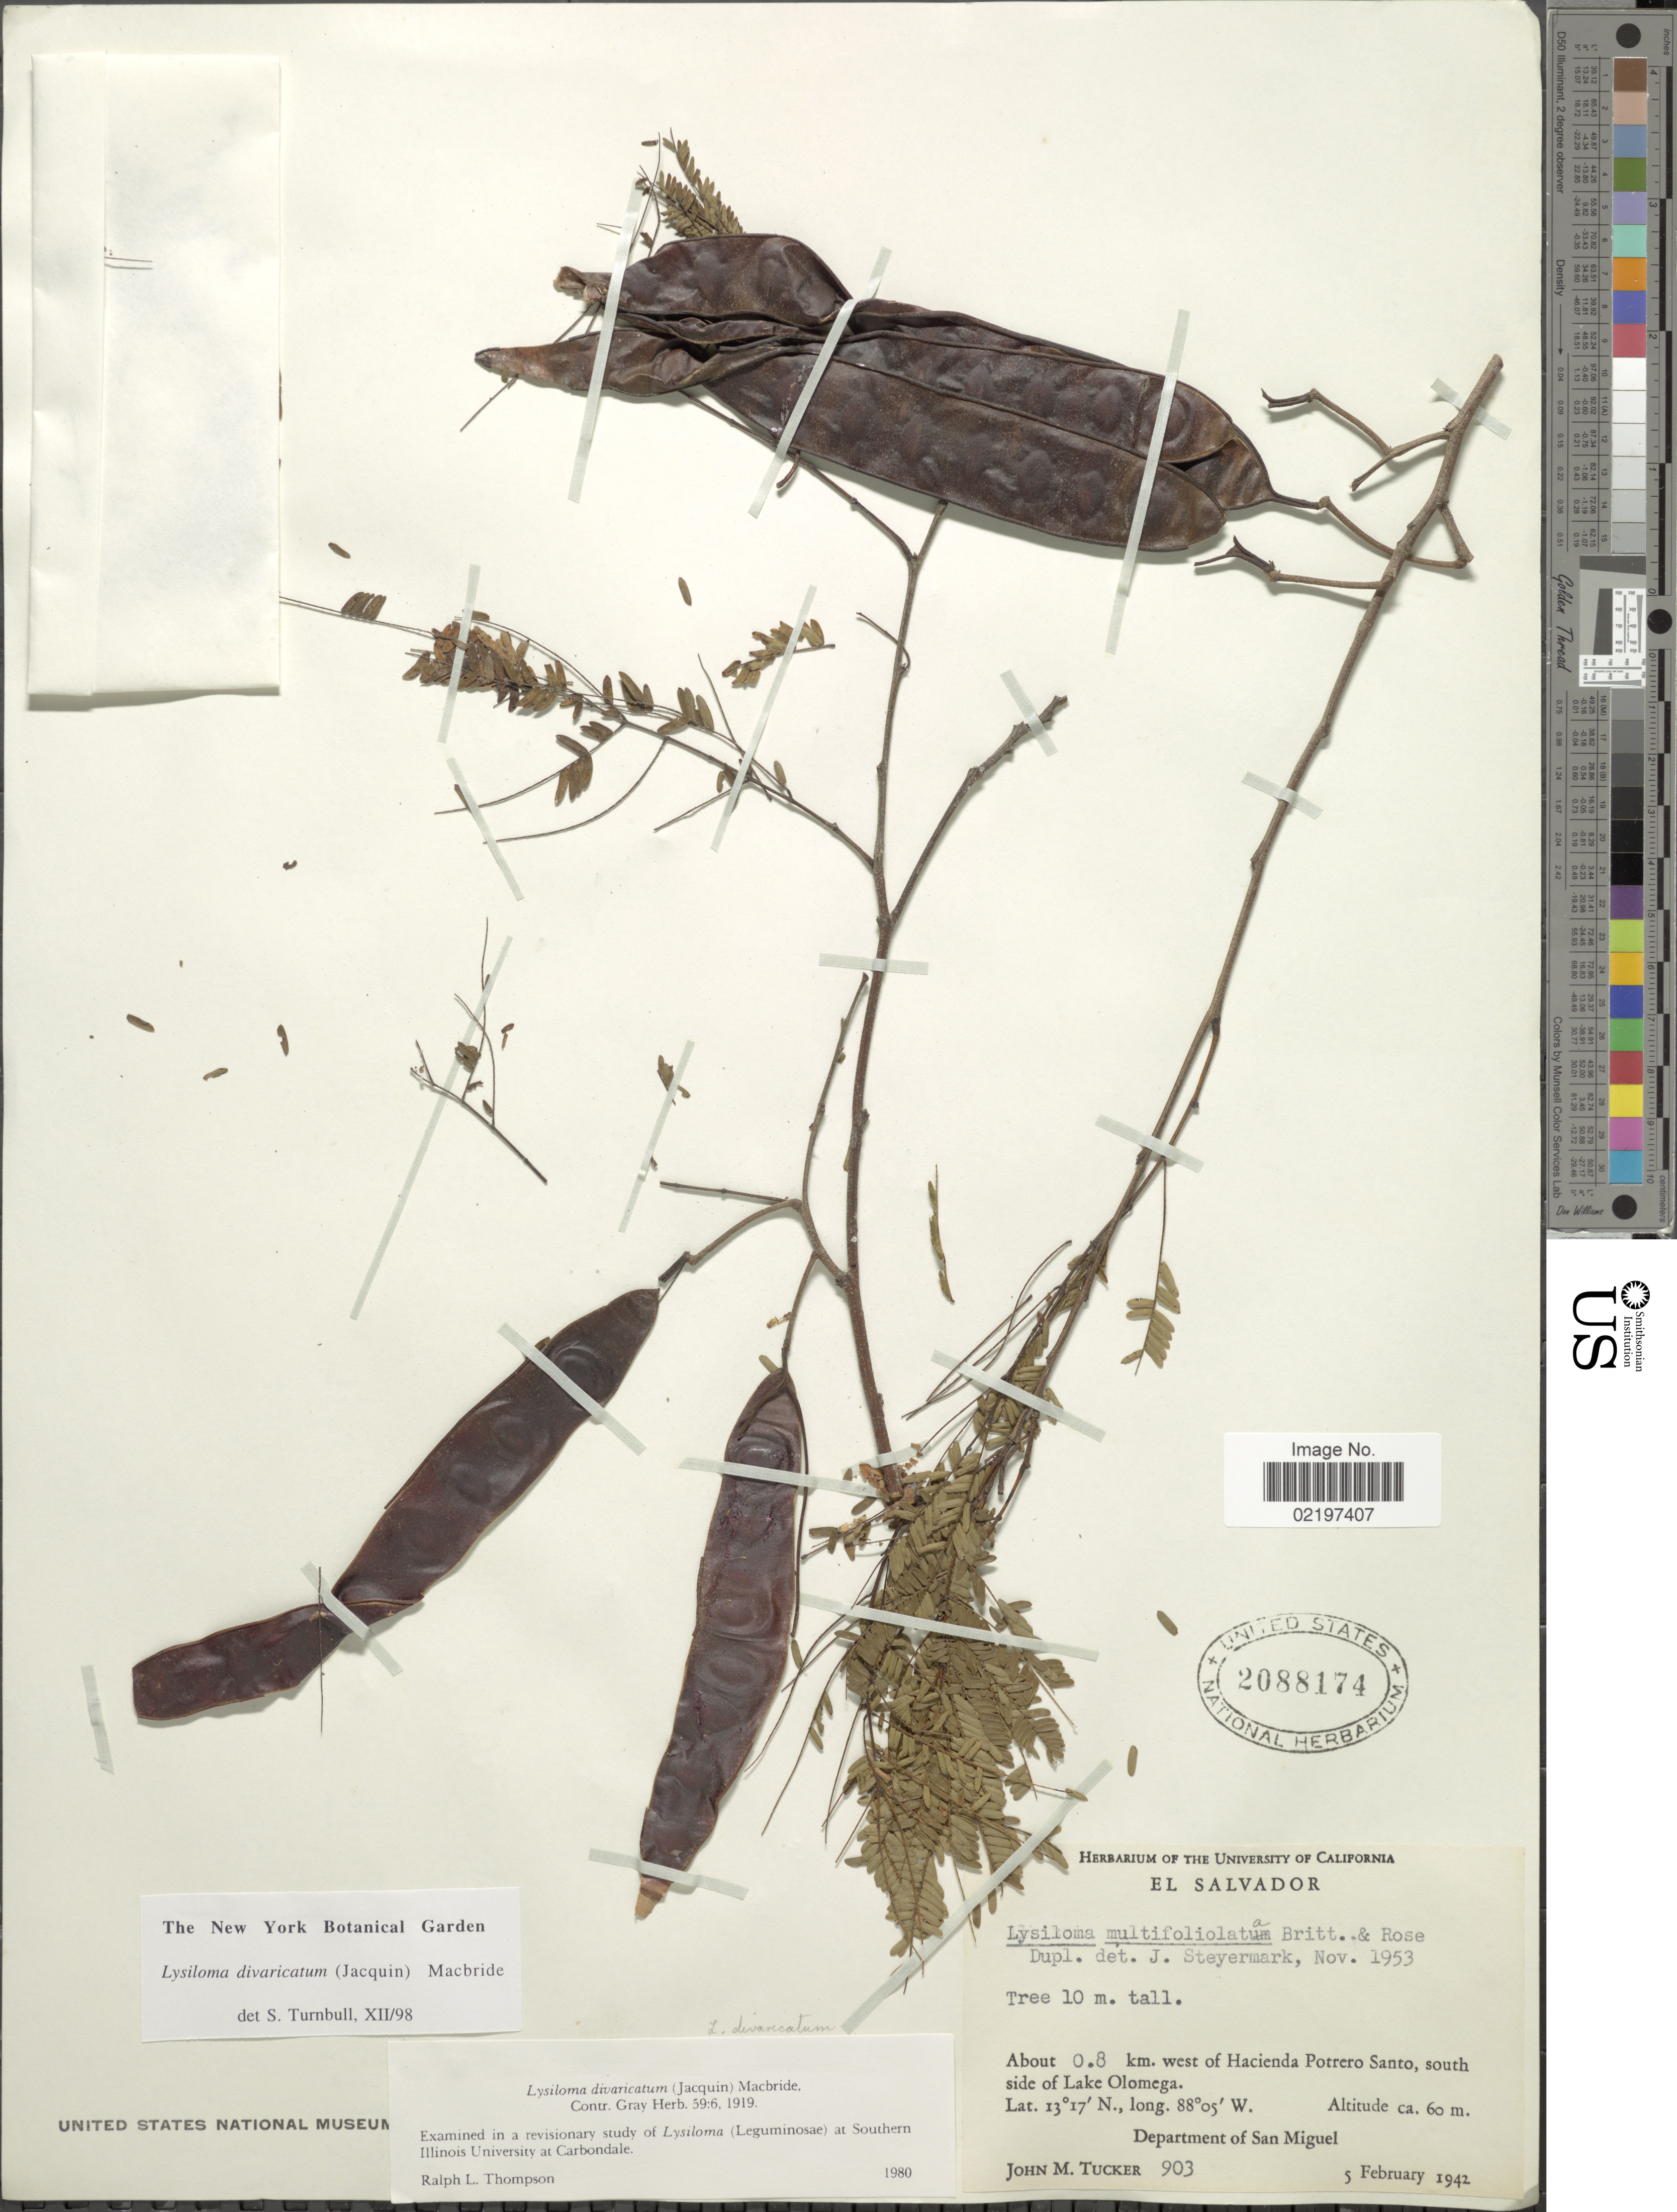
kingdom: Plantae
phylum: Tracheophyta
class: Magnoliopsida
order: Fabales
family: Fabaceae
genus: Lysiloma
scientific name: Lysiloma divaricatum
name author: (Jacq.) J.F. Macbr.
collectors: J. M. Tucker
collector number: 903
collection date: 1942-02-05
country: El Salvador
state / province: San Miguel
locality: About 0.8 km. west of Hacienda Potrero Santo, south side of Lake Olomega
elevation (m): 60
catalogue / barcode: US 2088174